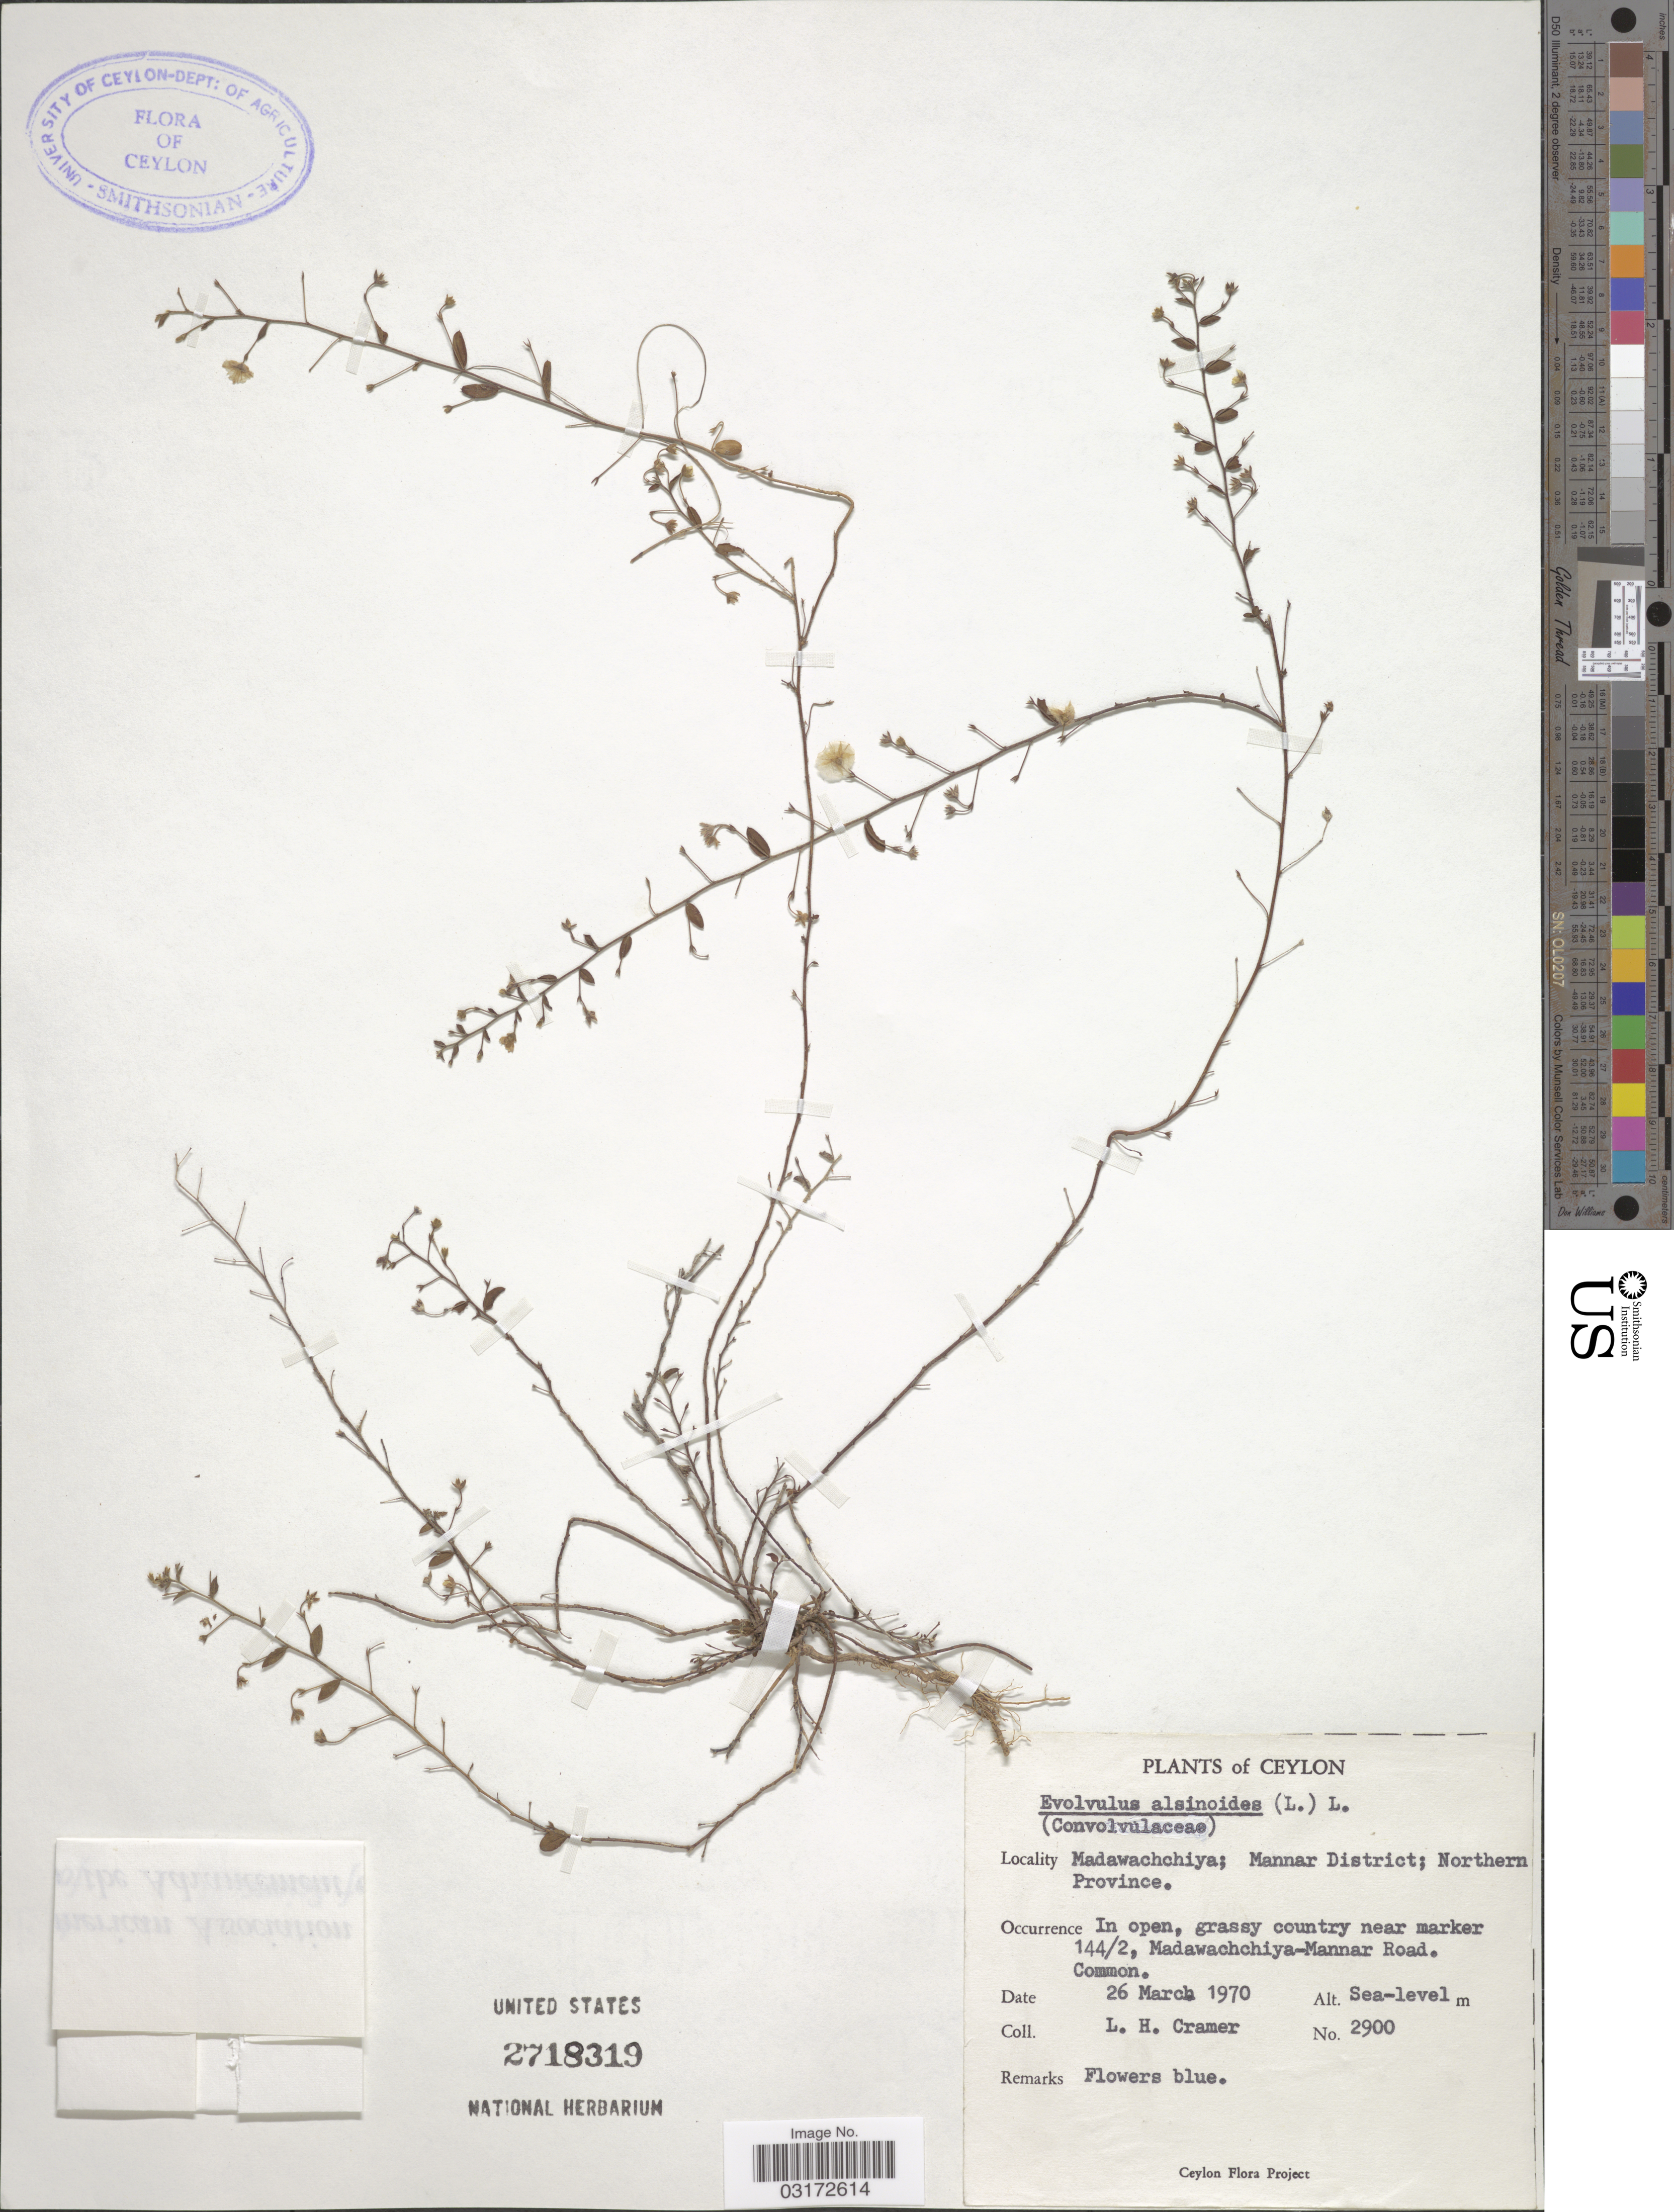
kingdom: Plantae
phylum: Tracheophyta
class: Magnoliopsida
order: Solanales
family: Convolvulaceae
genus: Evolvulus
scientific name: Evolvulus alsinoides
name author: (L.) L.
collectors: L. H. Cramer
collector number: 2900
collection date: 1970-03-26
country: Sri Lanka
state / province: Northern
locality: Ceylon. Madawachchiya; Mannar District; Northern Province. In open, grassy country near marker 144/2, Madawachchiya-Mannar Road.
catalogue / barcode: US 2718319